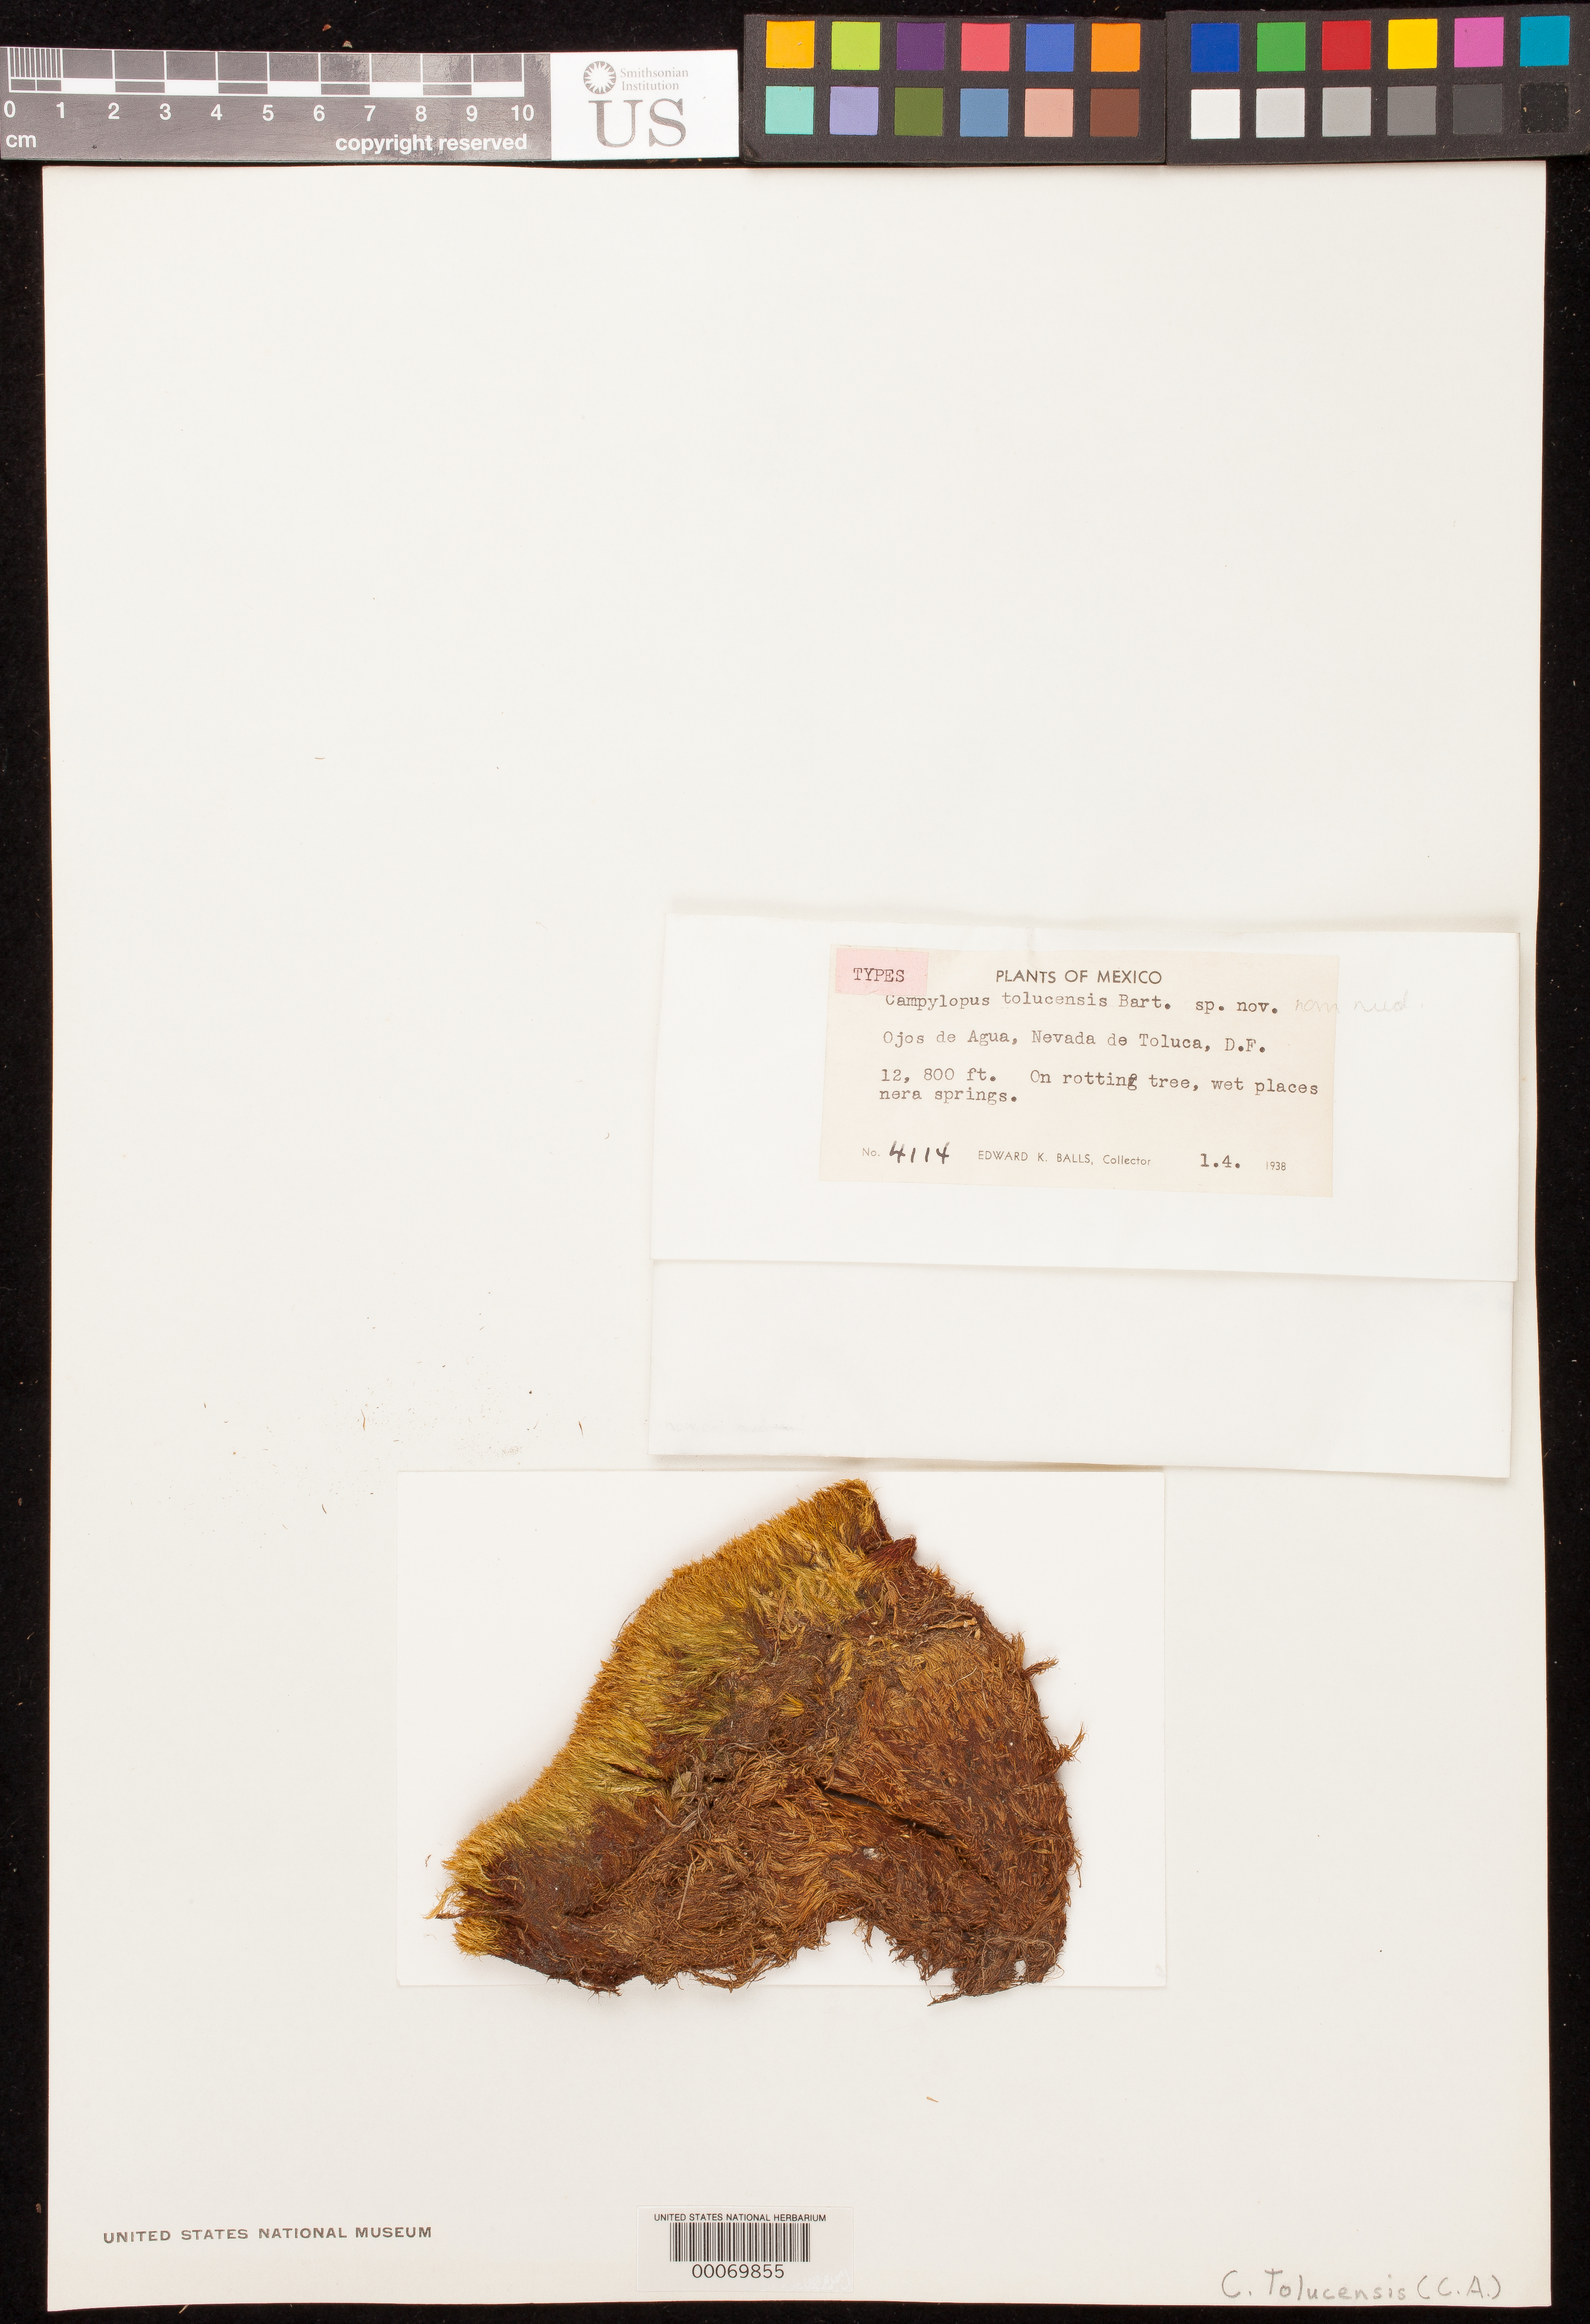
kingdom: Plantae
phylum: Bryophyta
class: Bryopsida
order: Dicranales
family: Leucobryaceae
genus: Campylopus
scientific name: Campylopus tolucensis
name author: E.B. Bartram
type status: Isotype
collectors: E. K. Balls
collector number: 4114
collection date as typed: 1938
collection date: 1938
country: Mexico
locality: Nevada de Taluca.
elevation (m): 3901